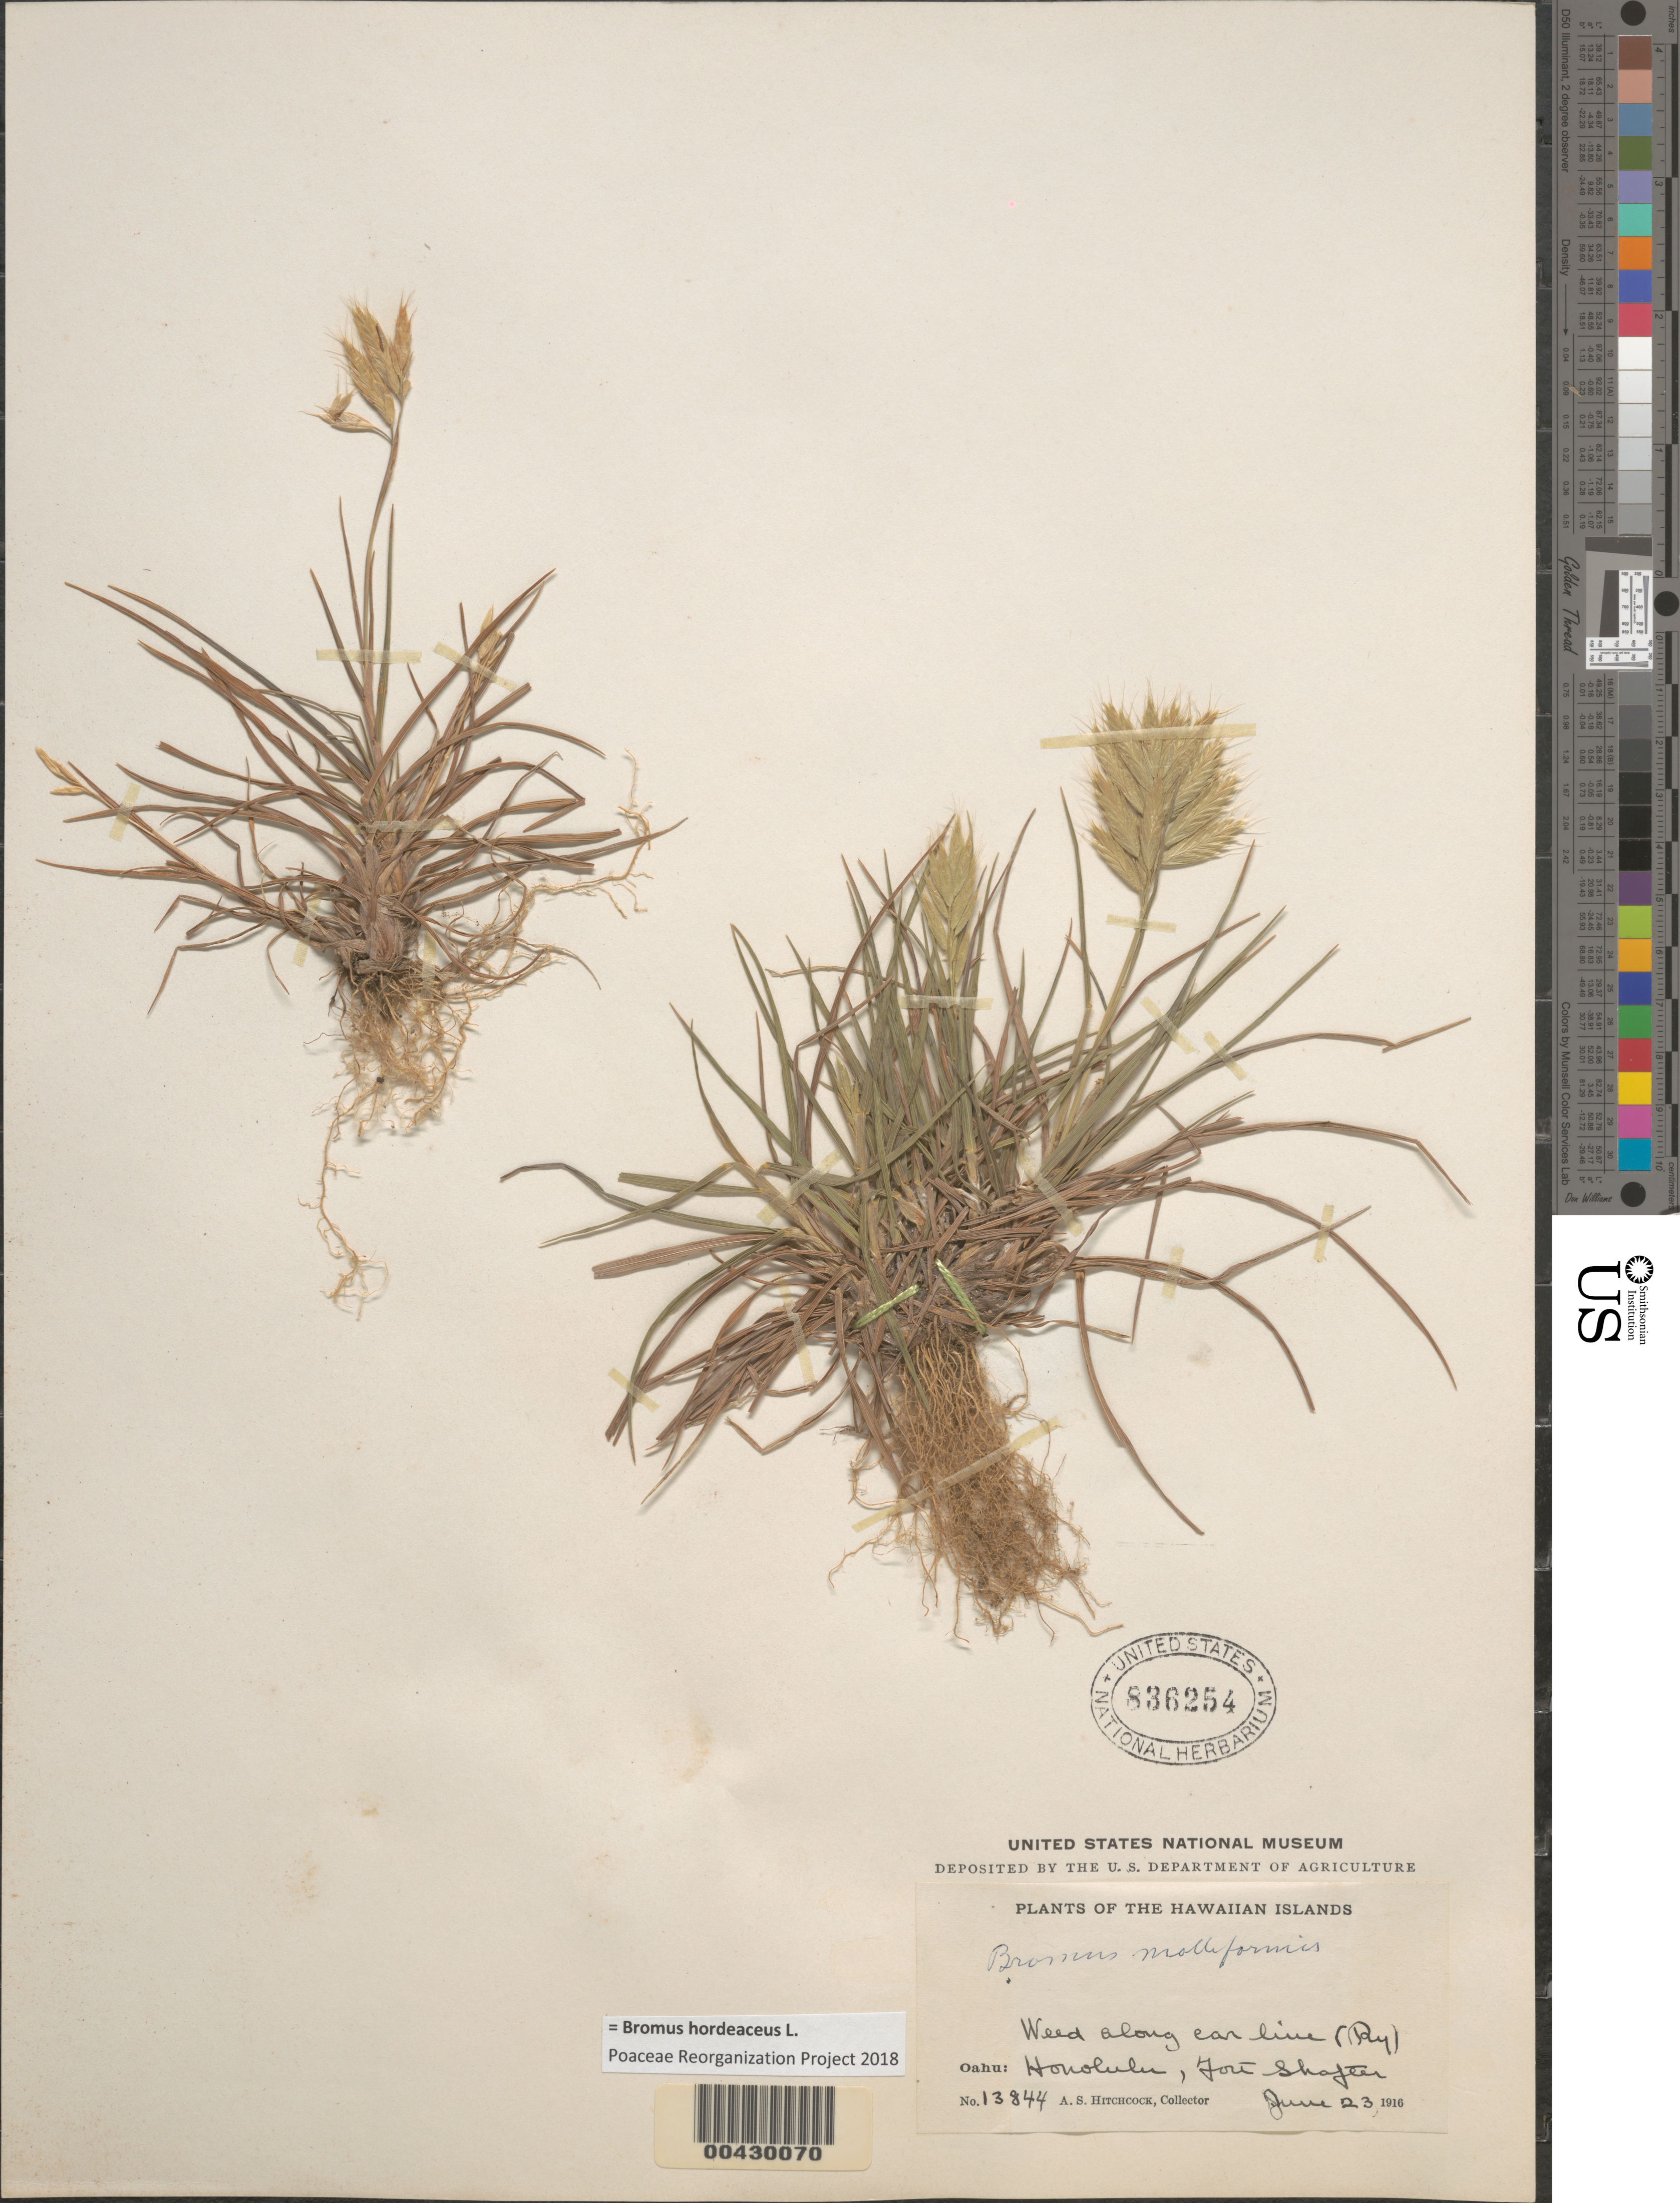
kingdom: Plantae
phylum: Tracheophyta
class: Liliopsida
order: Poales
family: Poaceae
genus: Bromus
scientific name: Bromus hordeaceus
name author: L.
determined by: Poaceae Reorganization Project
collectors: A. S. Hitchcock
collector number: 13844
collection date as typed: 23 Jun 1916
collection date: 1916-06-23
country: United States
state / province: Hawaii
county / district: Honolulu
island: Oahu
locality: Honolulu, Fort Shafter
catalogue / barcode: US 836254